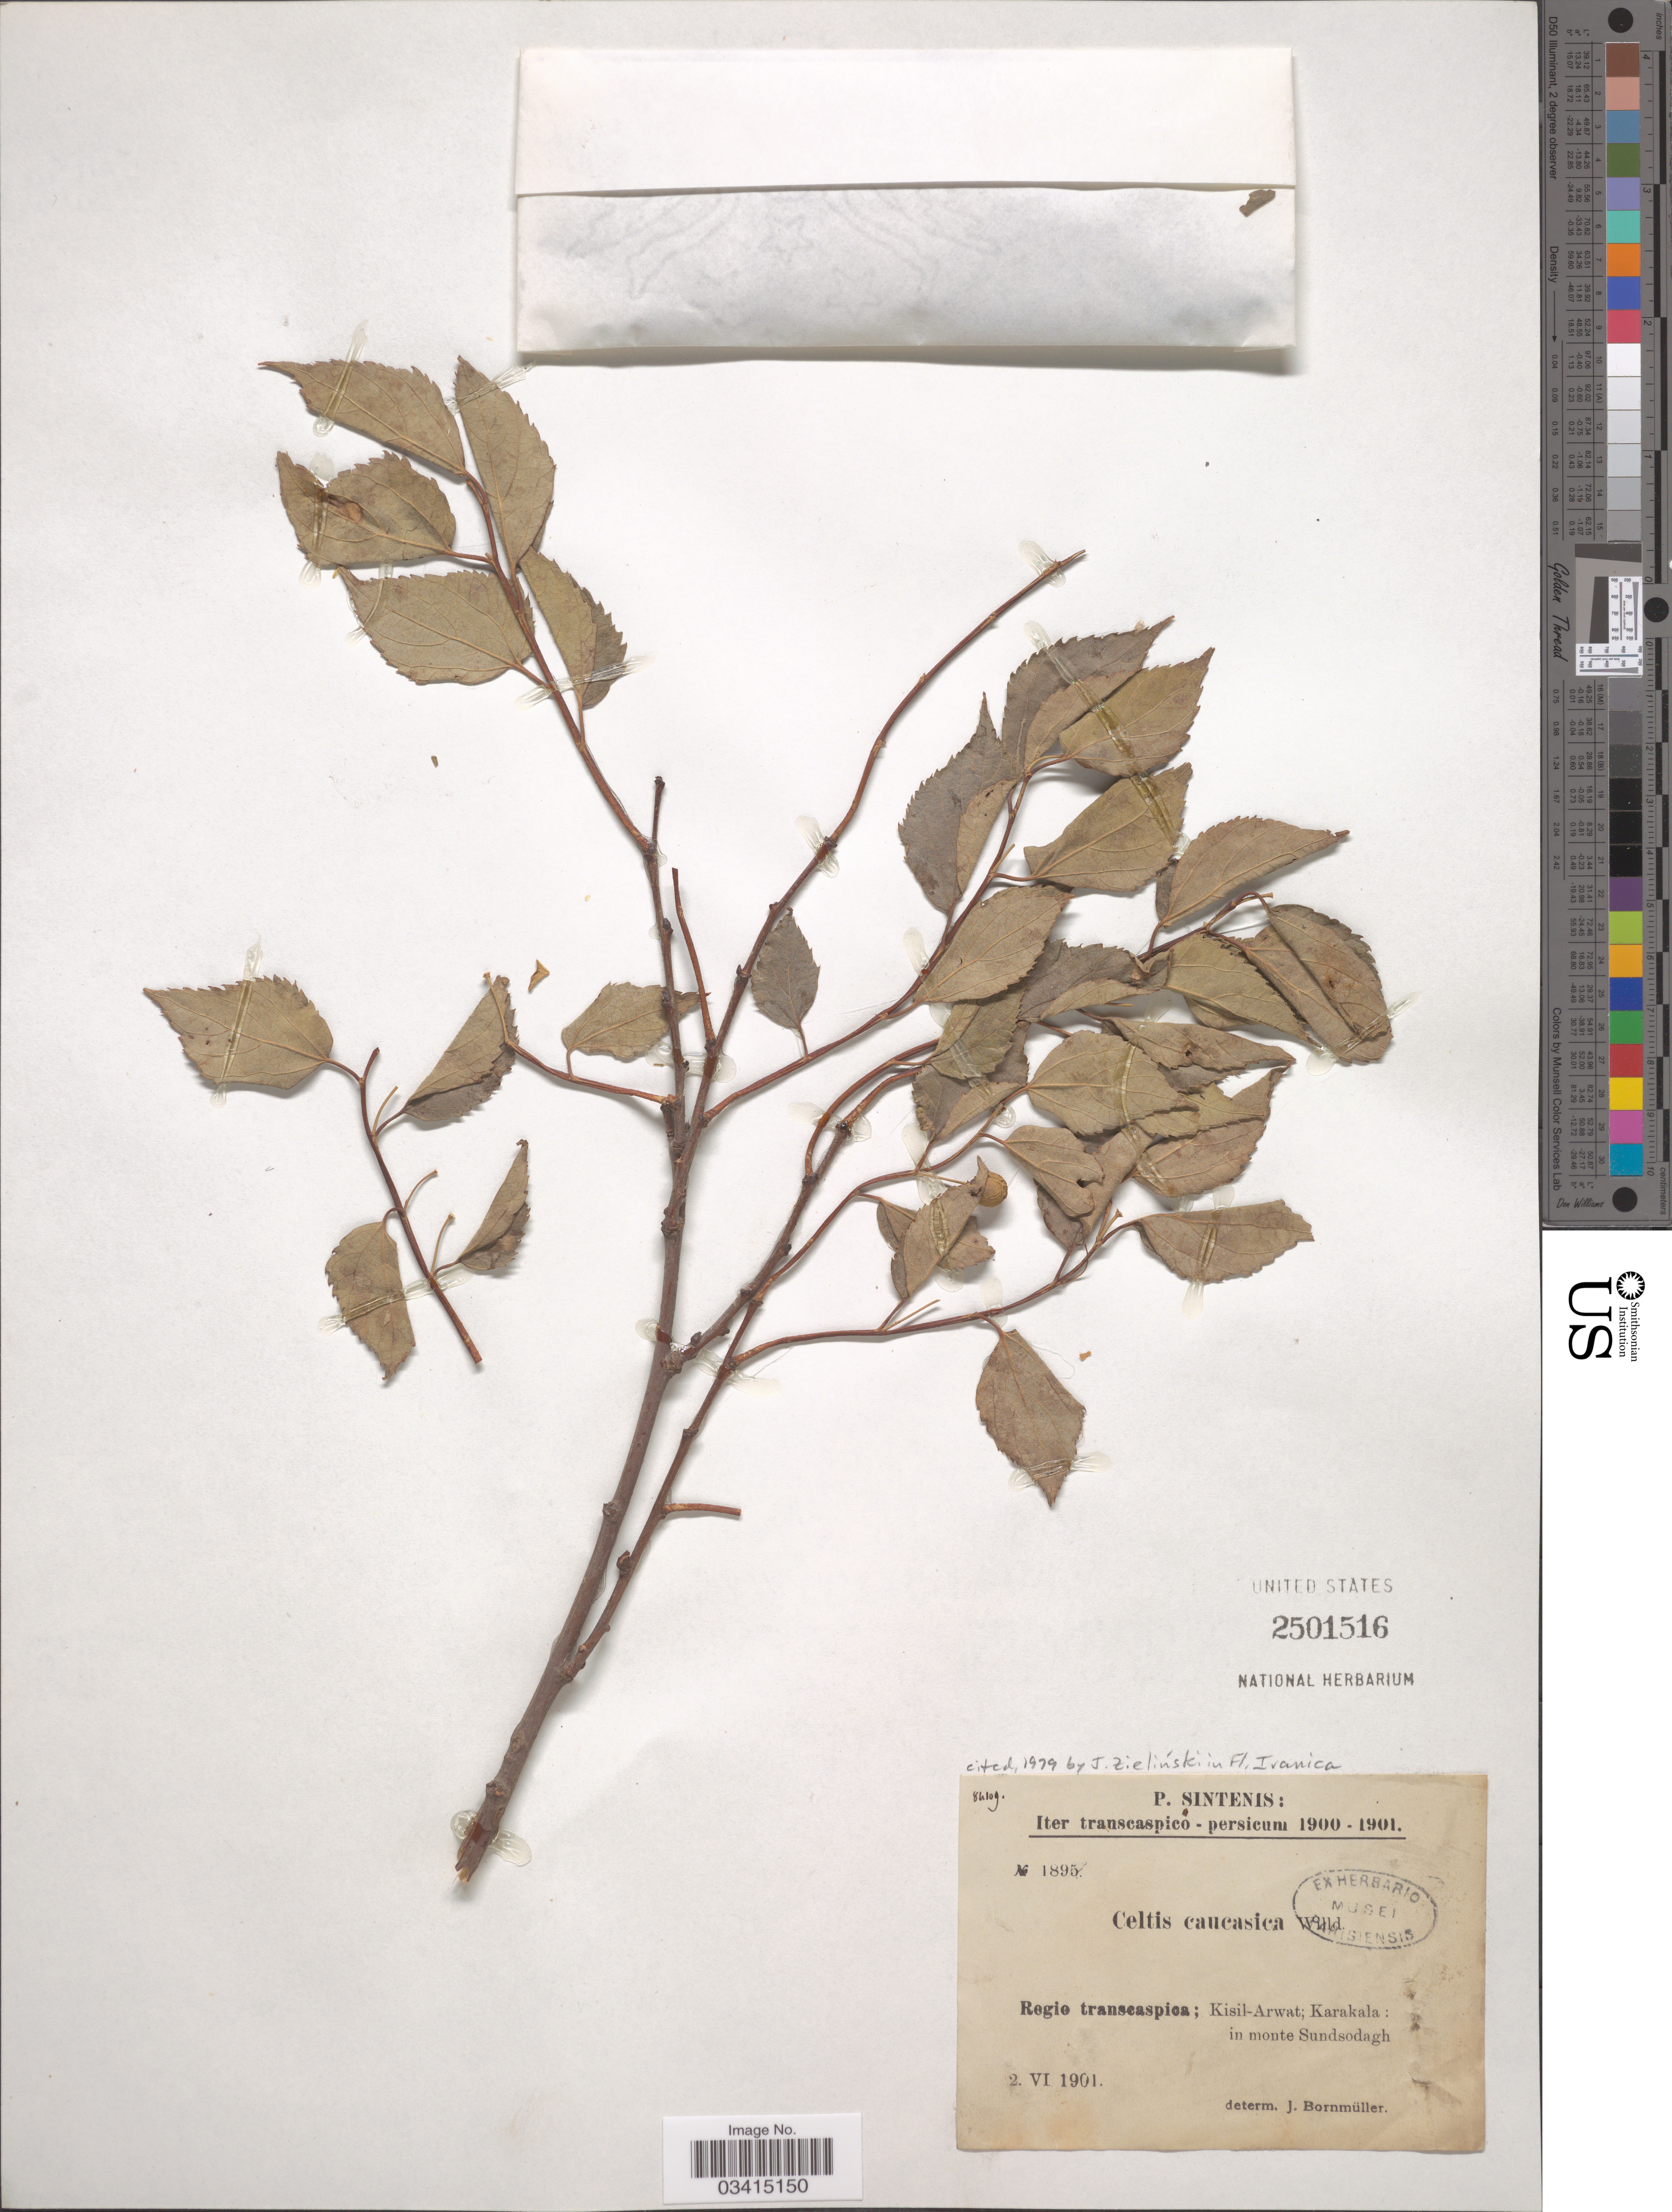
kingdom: Plantae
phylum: Tracheophyta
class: Magnoliopsida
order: Rosales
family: Cannabaceae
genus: Celtis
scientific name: Celtis caucasica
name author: Willd.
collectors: P. Sintenis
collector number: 1895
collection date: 1901-06-02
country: Turkmenistan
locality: Transcaspico - persicum. Regie transcaspica; Kisil-Arwat; Karakala: in monte Sundsodagh.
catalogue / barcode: US 2501516